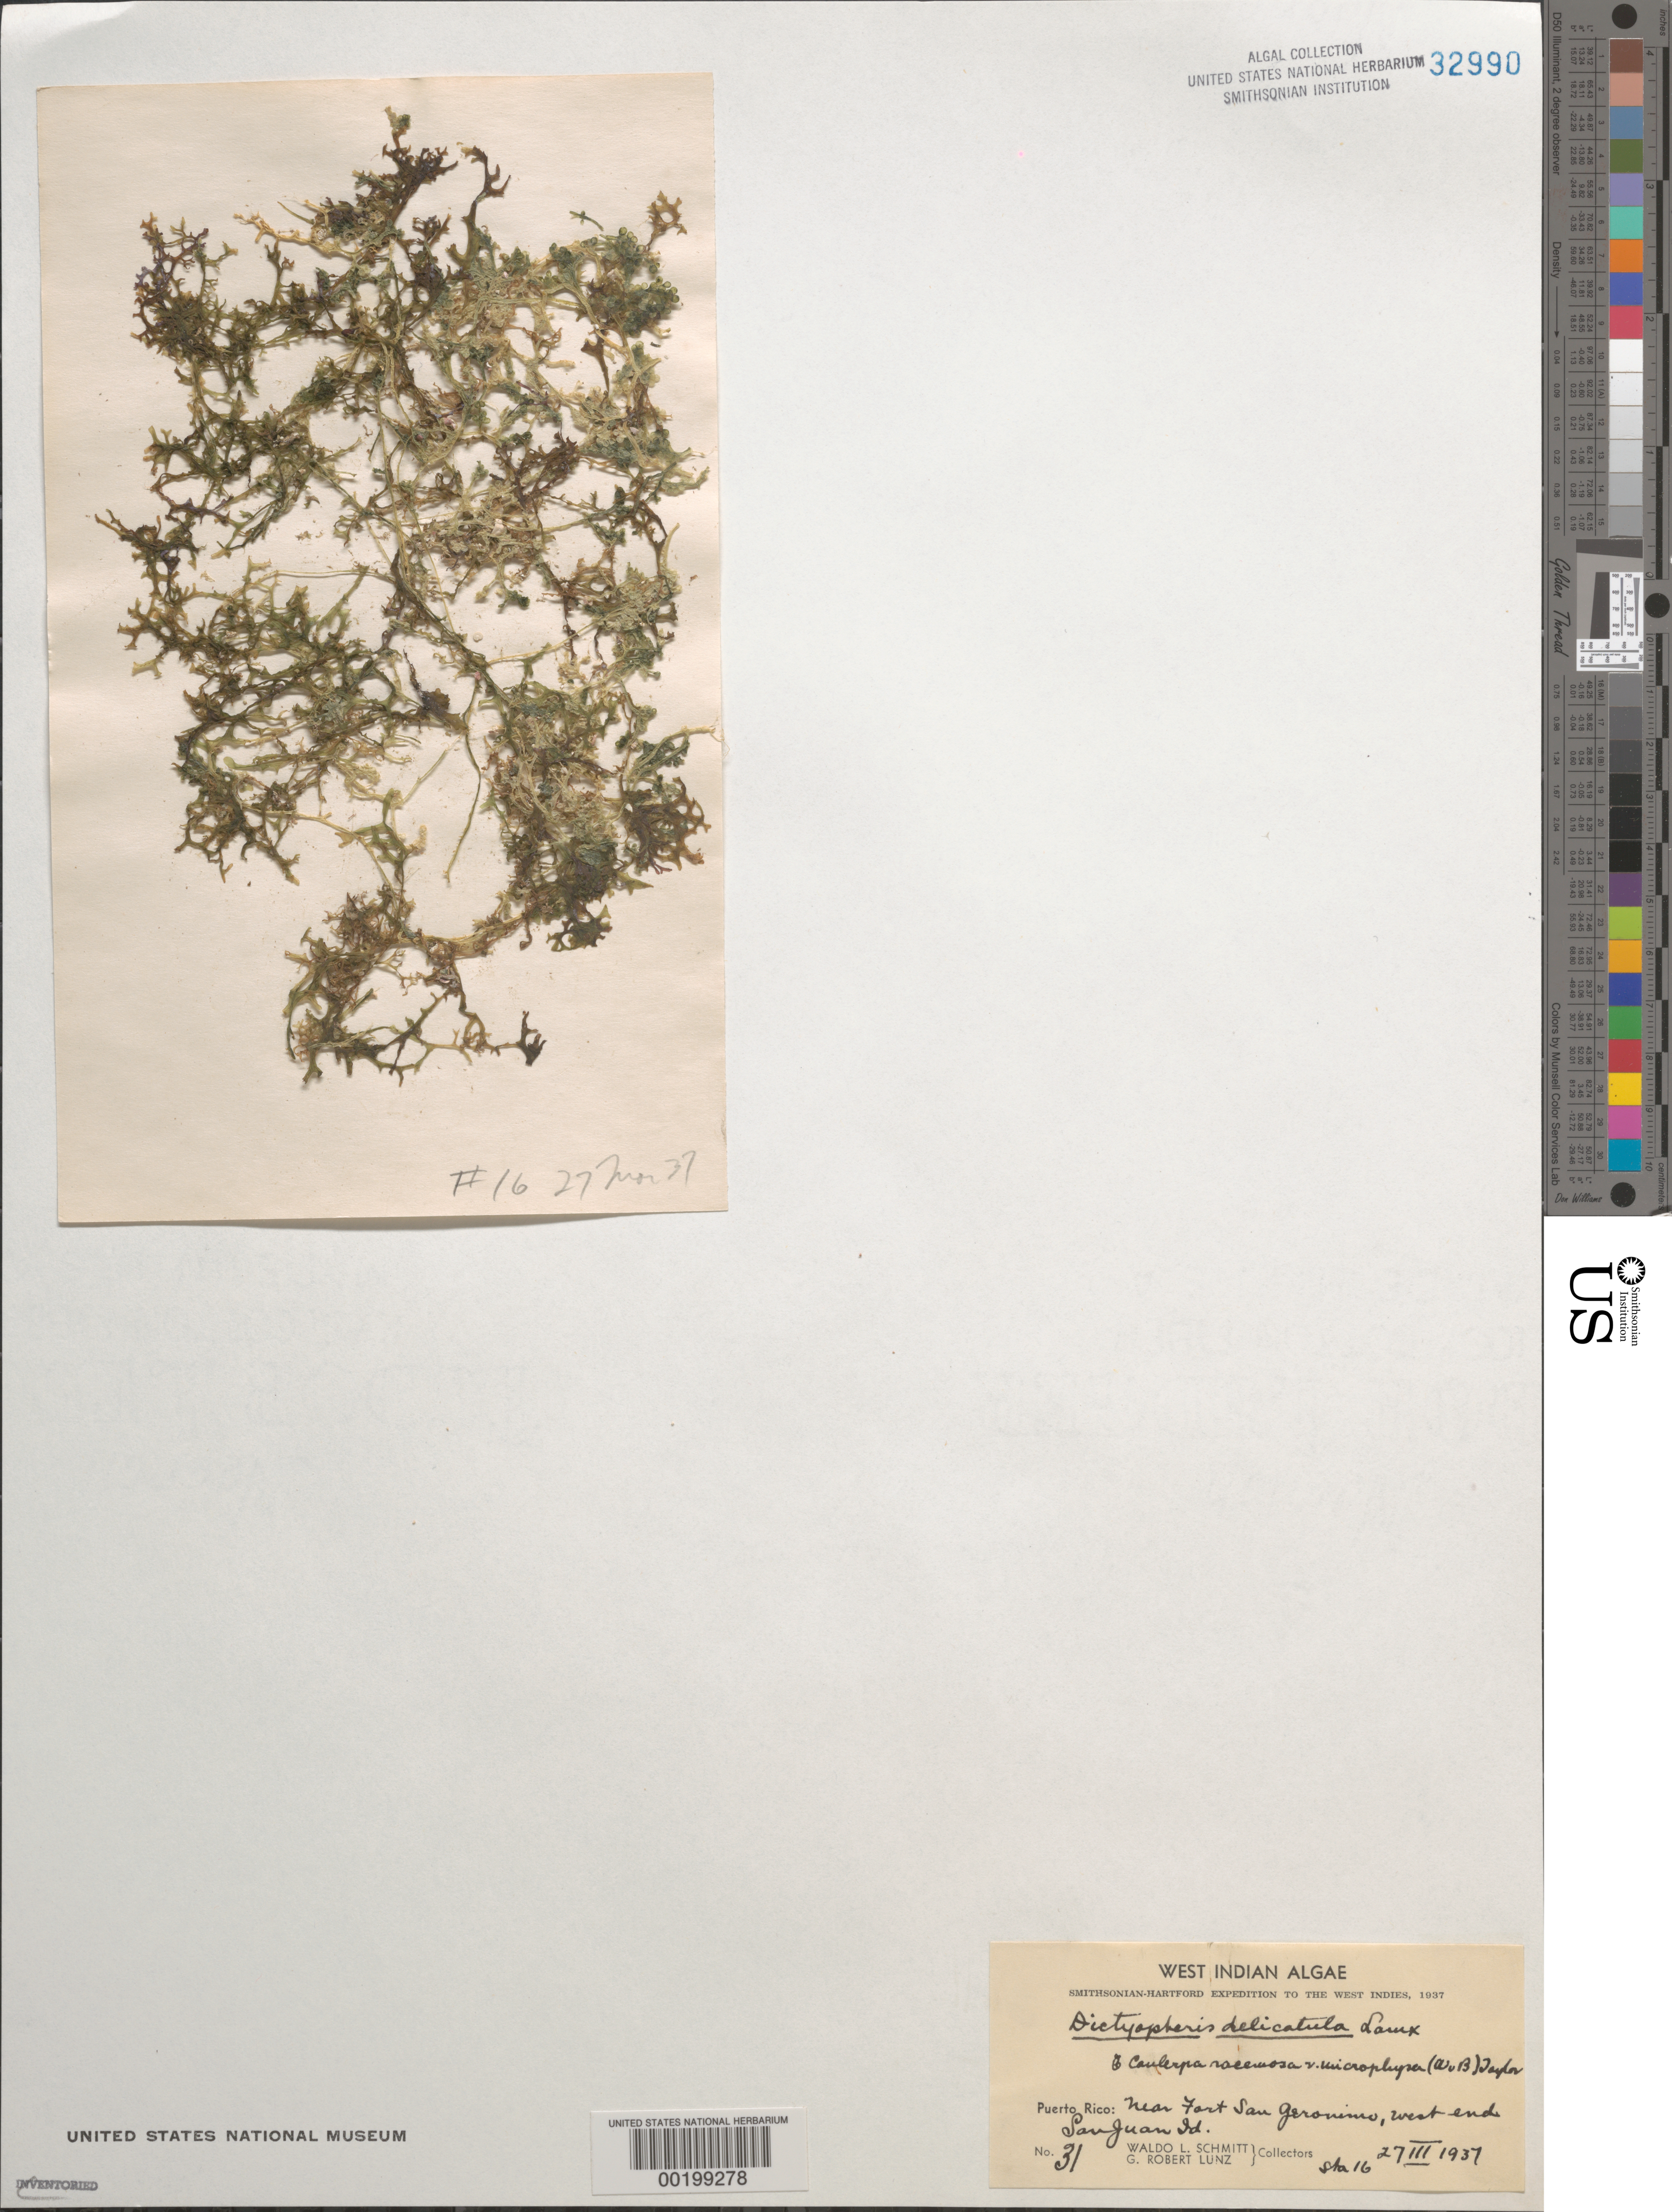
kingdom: Chromista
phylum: Ochrophyta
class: Phaeophyceae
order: Dictyotales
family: Dictyotaceae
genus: Dictyopteris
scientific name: Dictyopteris delicatula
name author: J.V.Lamouroux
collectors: W. L. Schmitt & G. Lunz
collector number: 31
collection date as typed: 27 Mar 1937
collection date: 1937-03-27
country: Puerto Rico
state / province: San Juan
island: San Juan Island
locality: Near Fort San Geronimo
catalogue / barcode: US 32990